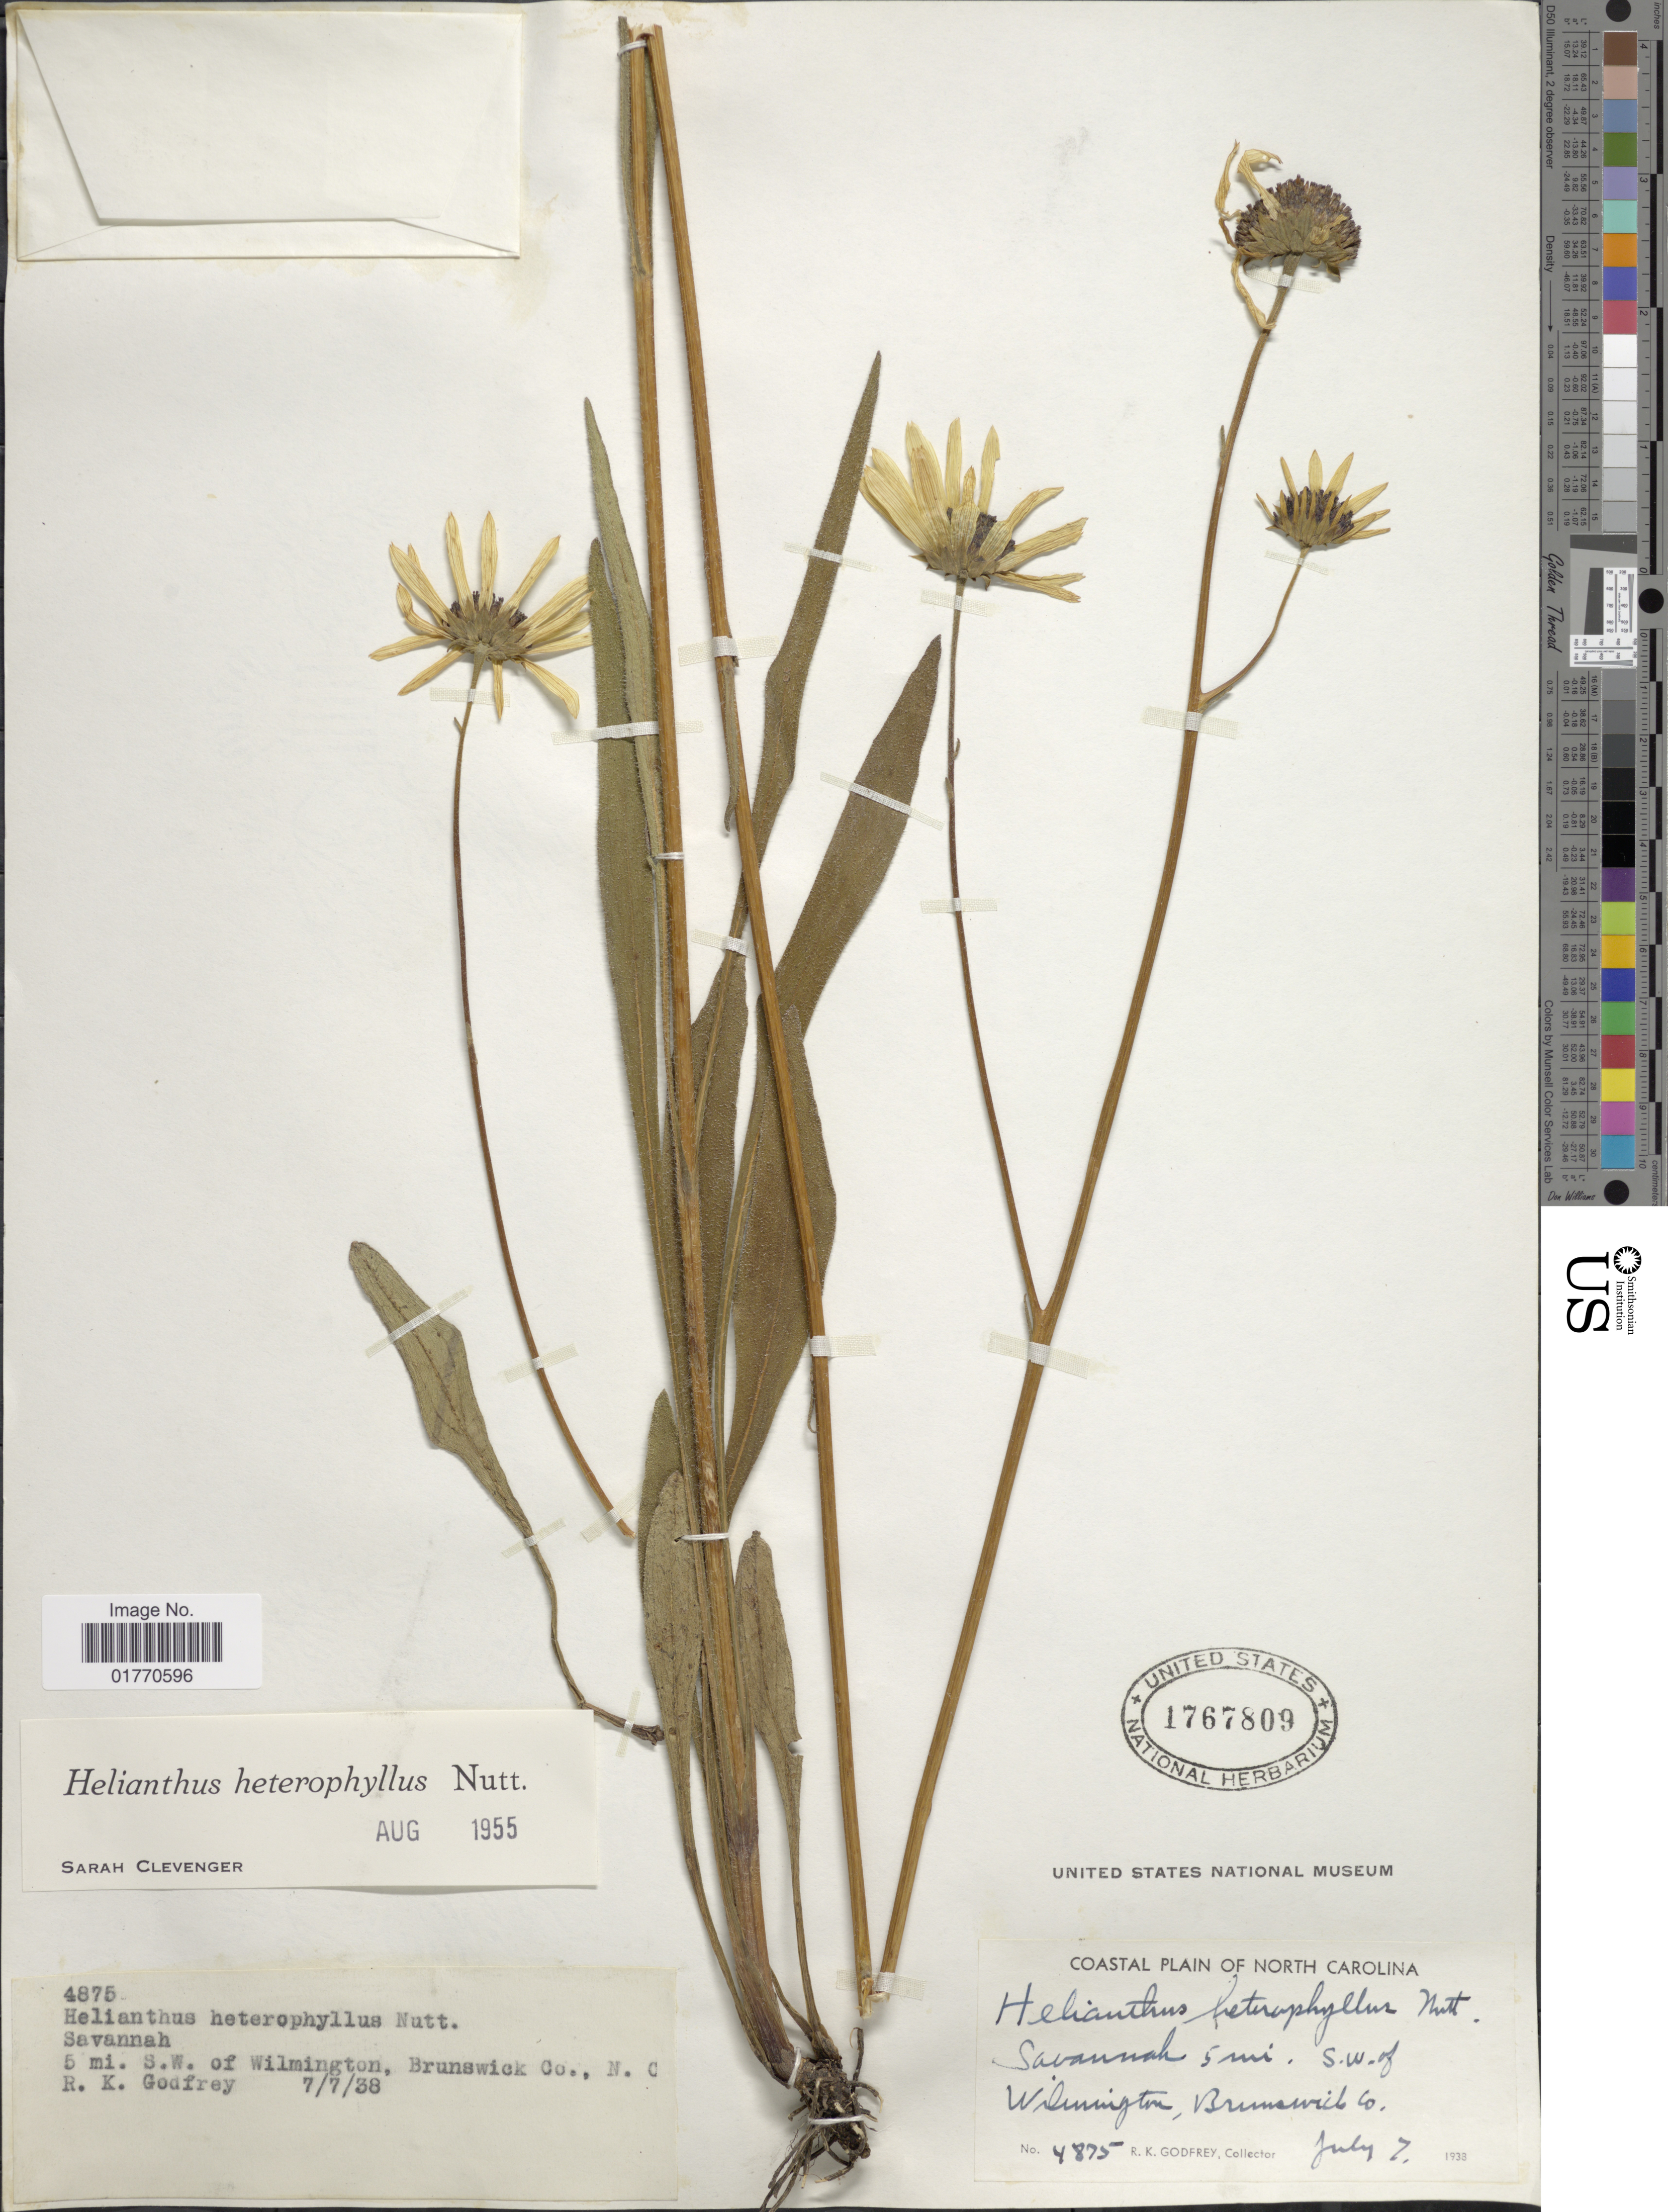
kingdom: Plantae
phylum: Tracheophyta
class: Magnoliopsida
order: Asterales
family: Asteraceae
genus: Helianthus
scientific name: Helianthus heterophyllus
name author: Nutt.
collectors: R. K. Godfrey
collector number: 4875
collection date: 1933-07-07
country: United States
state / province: North Carolina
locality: Savannah 5 mi. S. W. of Wilmington, Brunswick Co.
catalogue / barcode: US 1767809